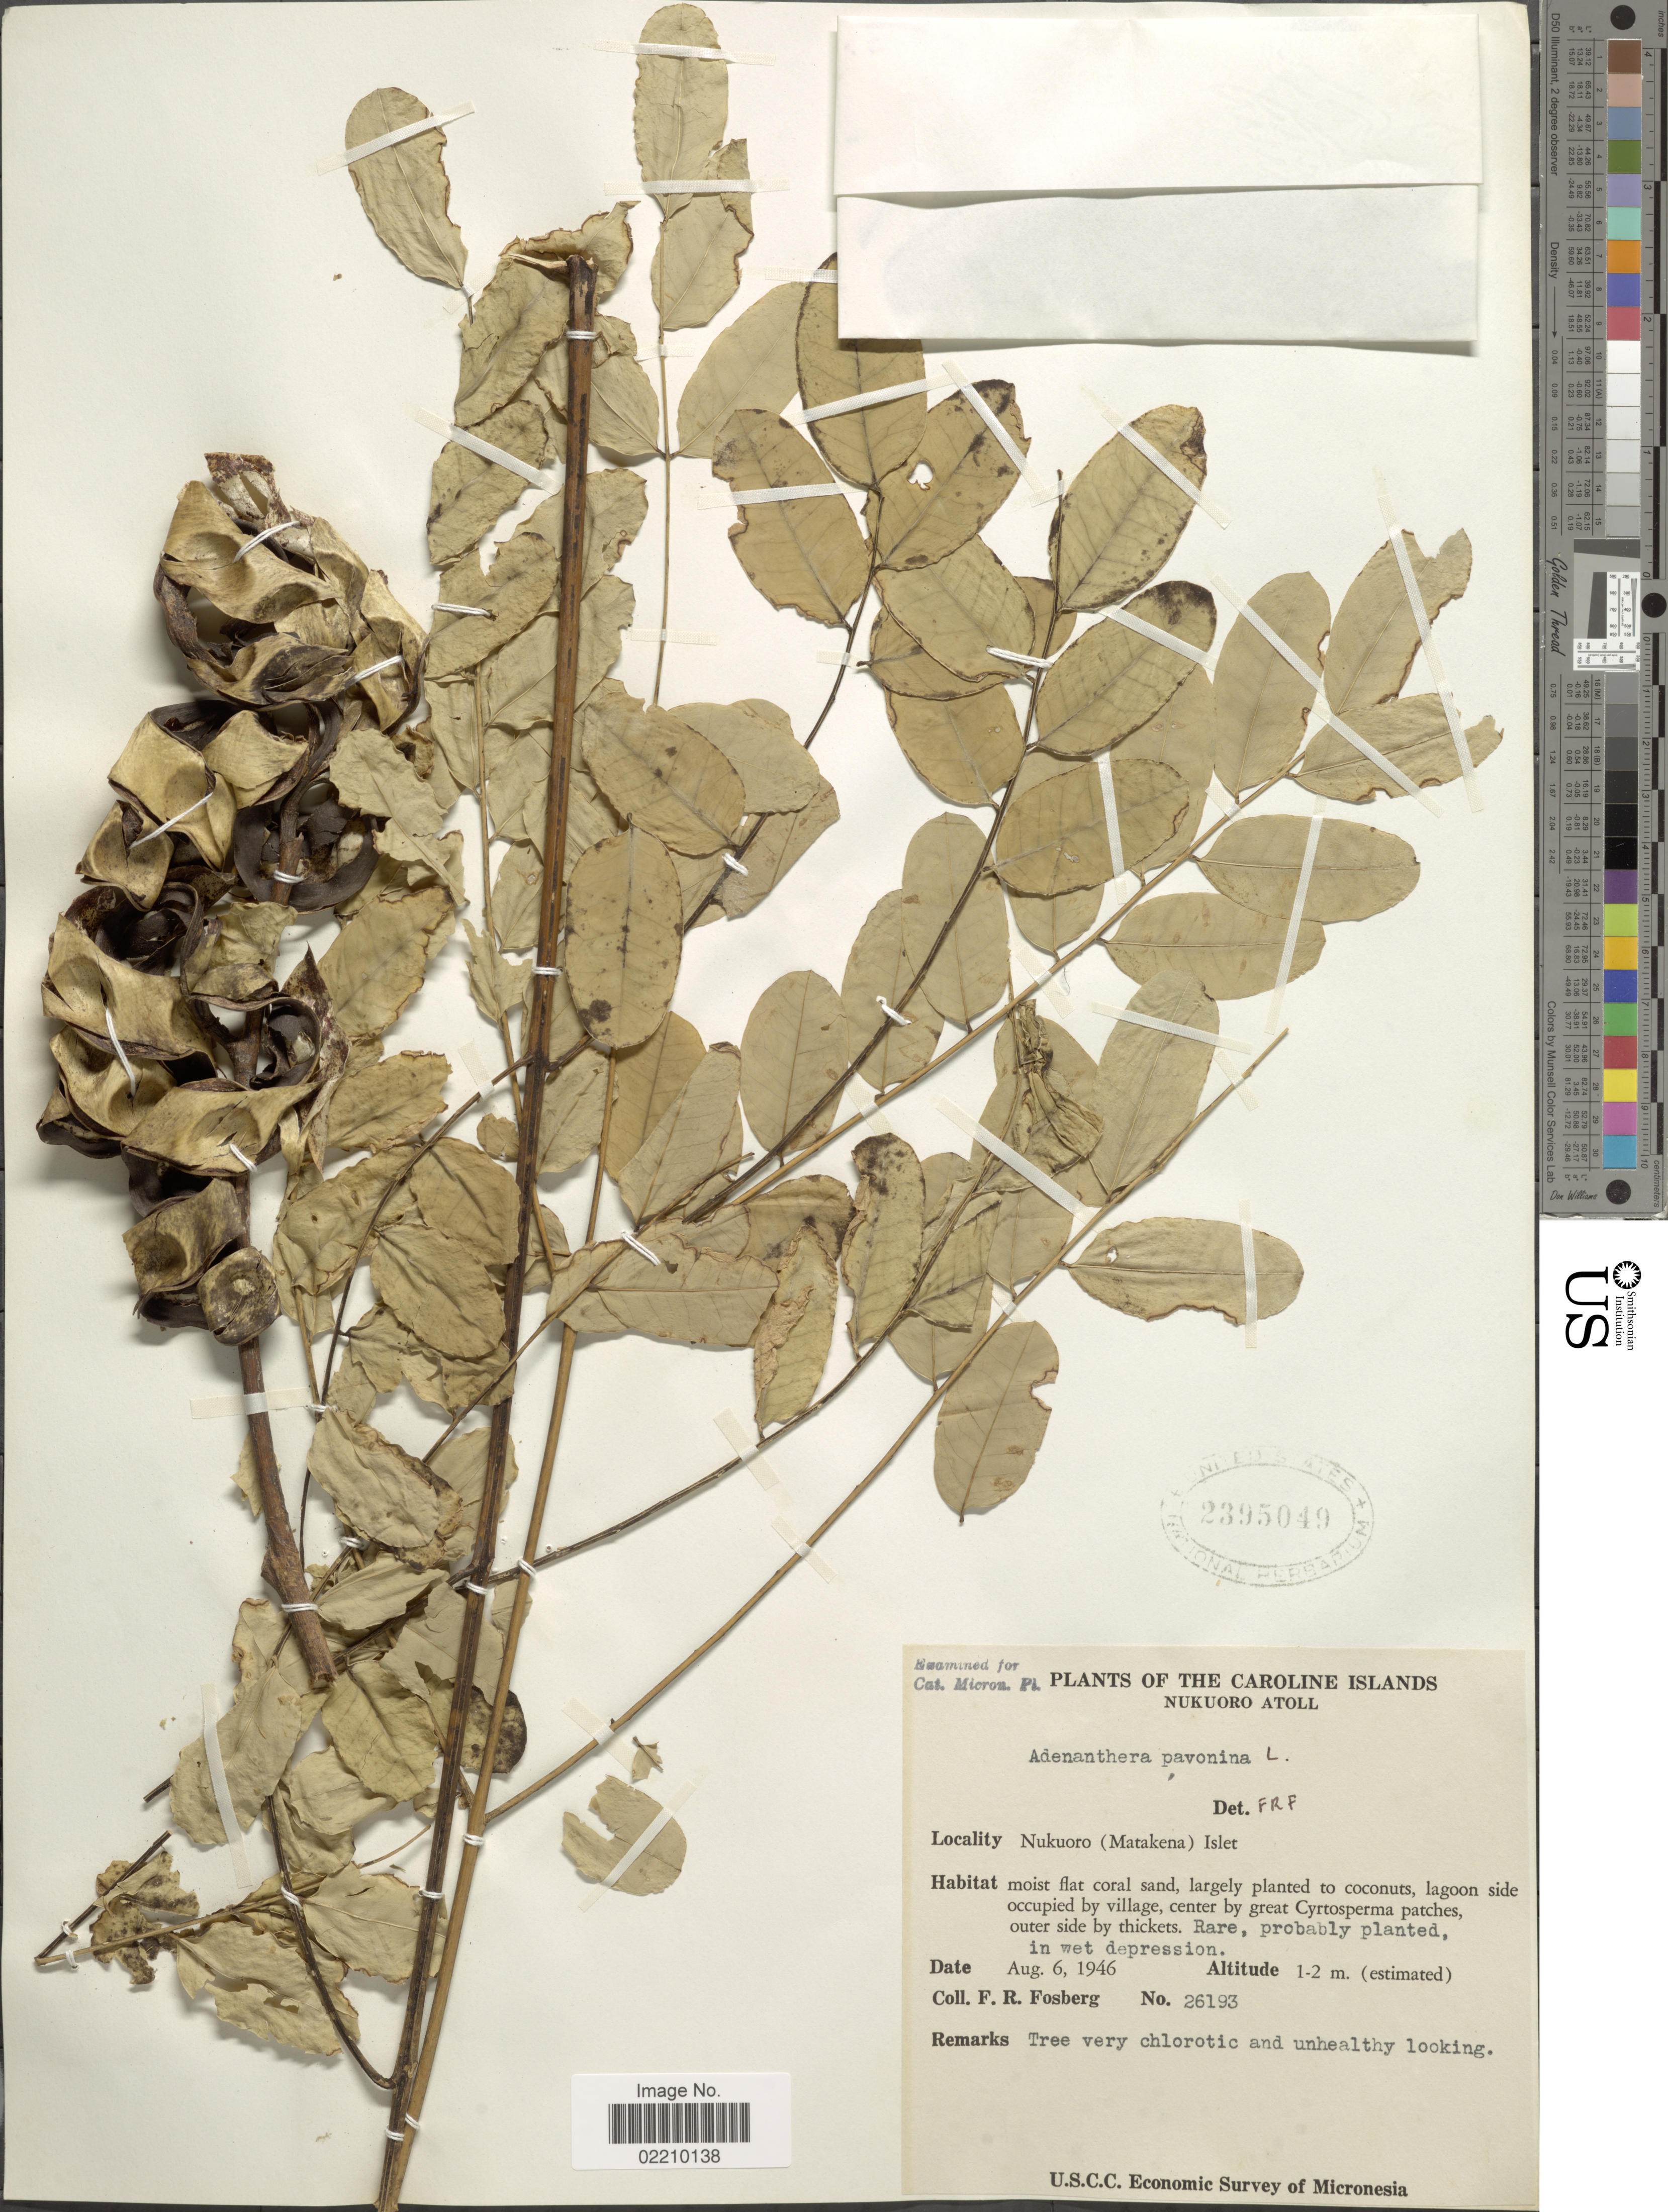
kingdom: Plantae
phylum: Tracheophyta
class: Magnoliopsida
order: Fabales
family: Fabaceae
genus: Adenanthera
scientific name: Adenanthera pavonina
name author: L.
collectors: F. R. Fosberg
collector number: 26193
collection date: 1946-08-06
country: Micronesia, Federated States of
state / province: Pohnpei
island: Nukuoro Atoll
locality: The Caroline Islands, Nukuoro Atoll, Nukuoro (Matakena) Islet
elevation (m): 1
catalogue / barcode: US 2395049